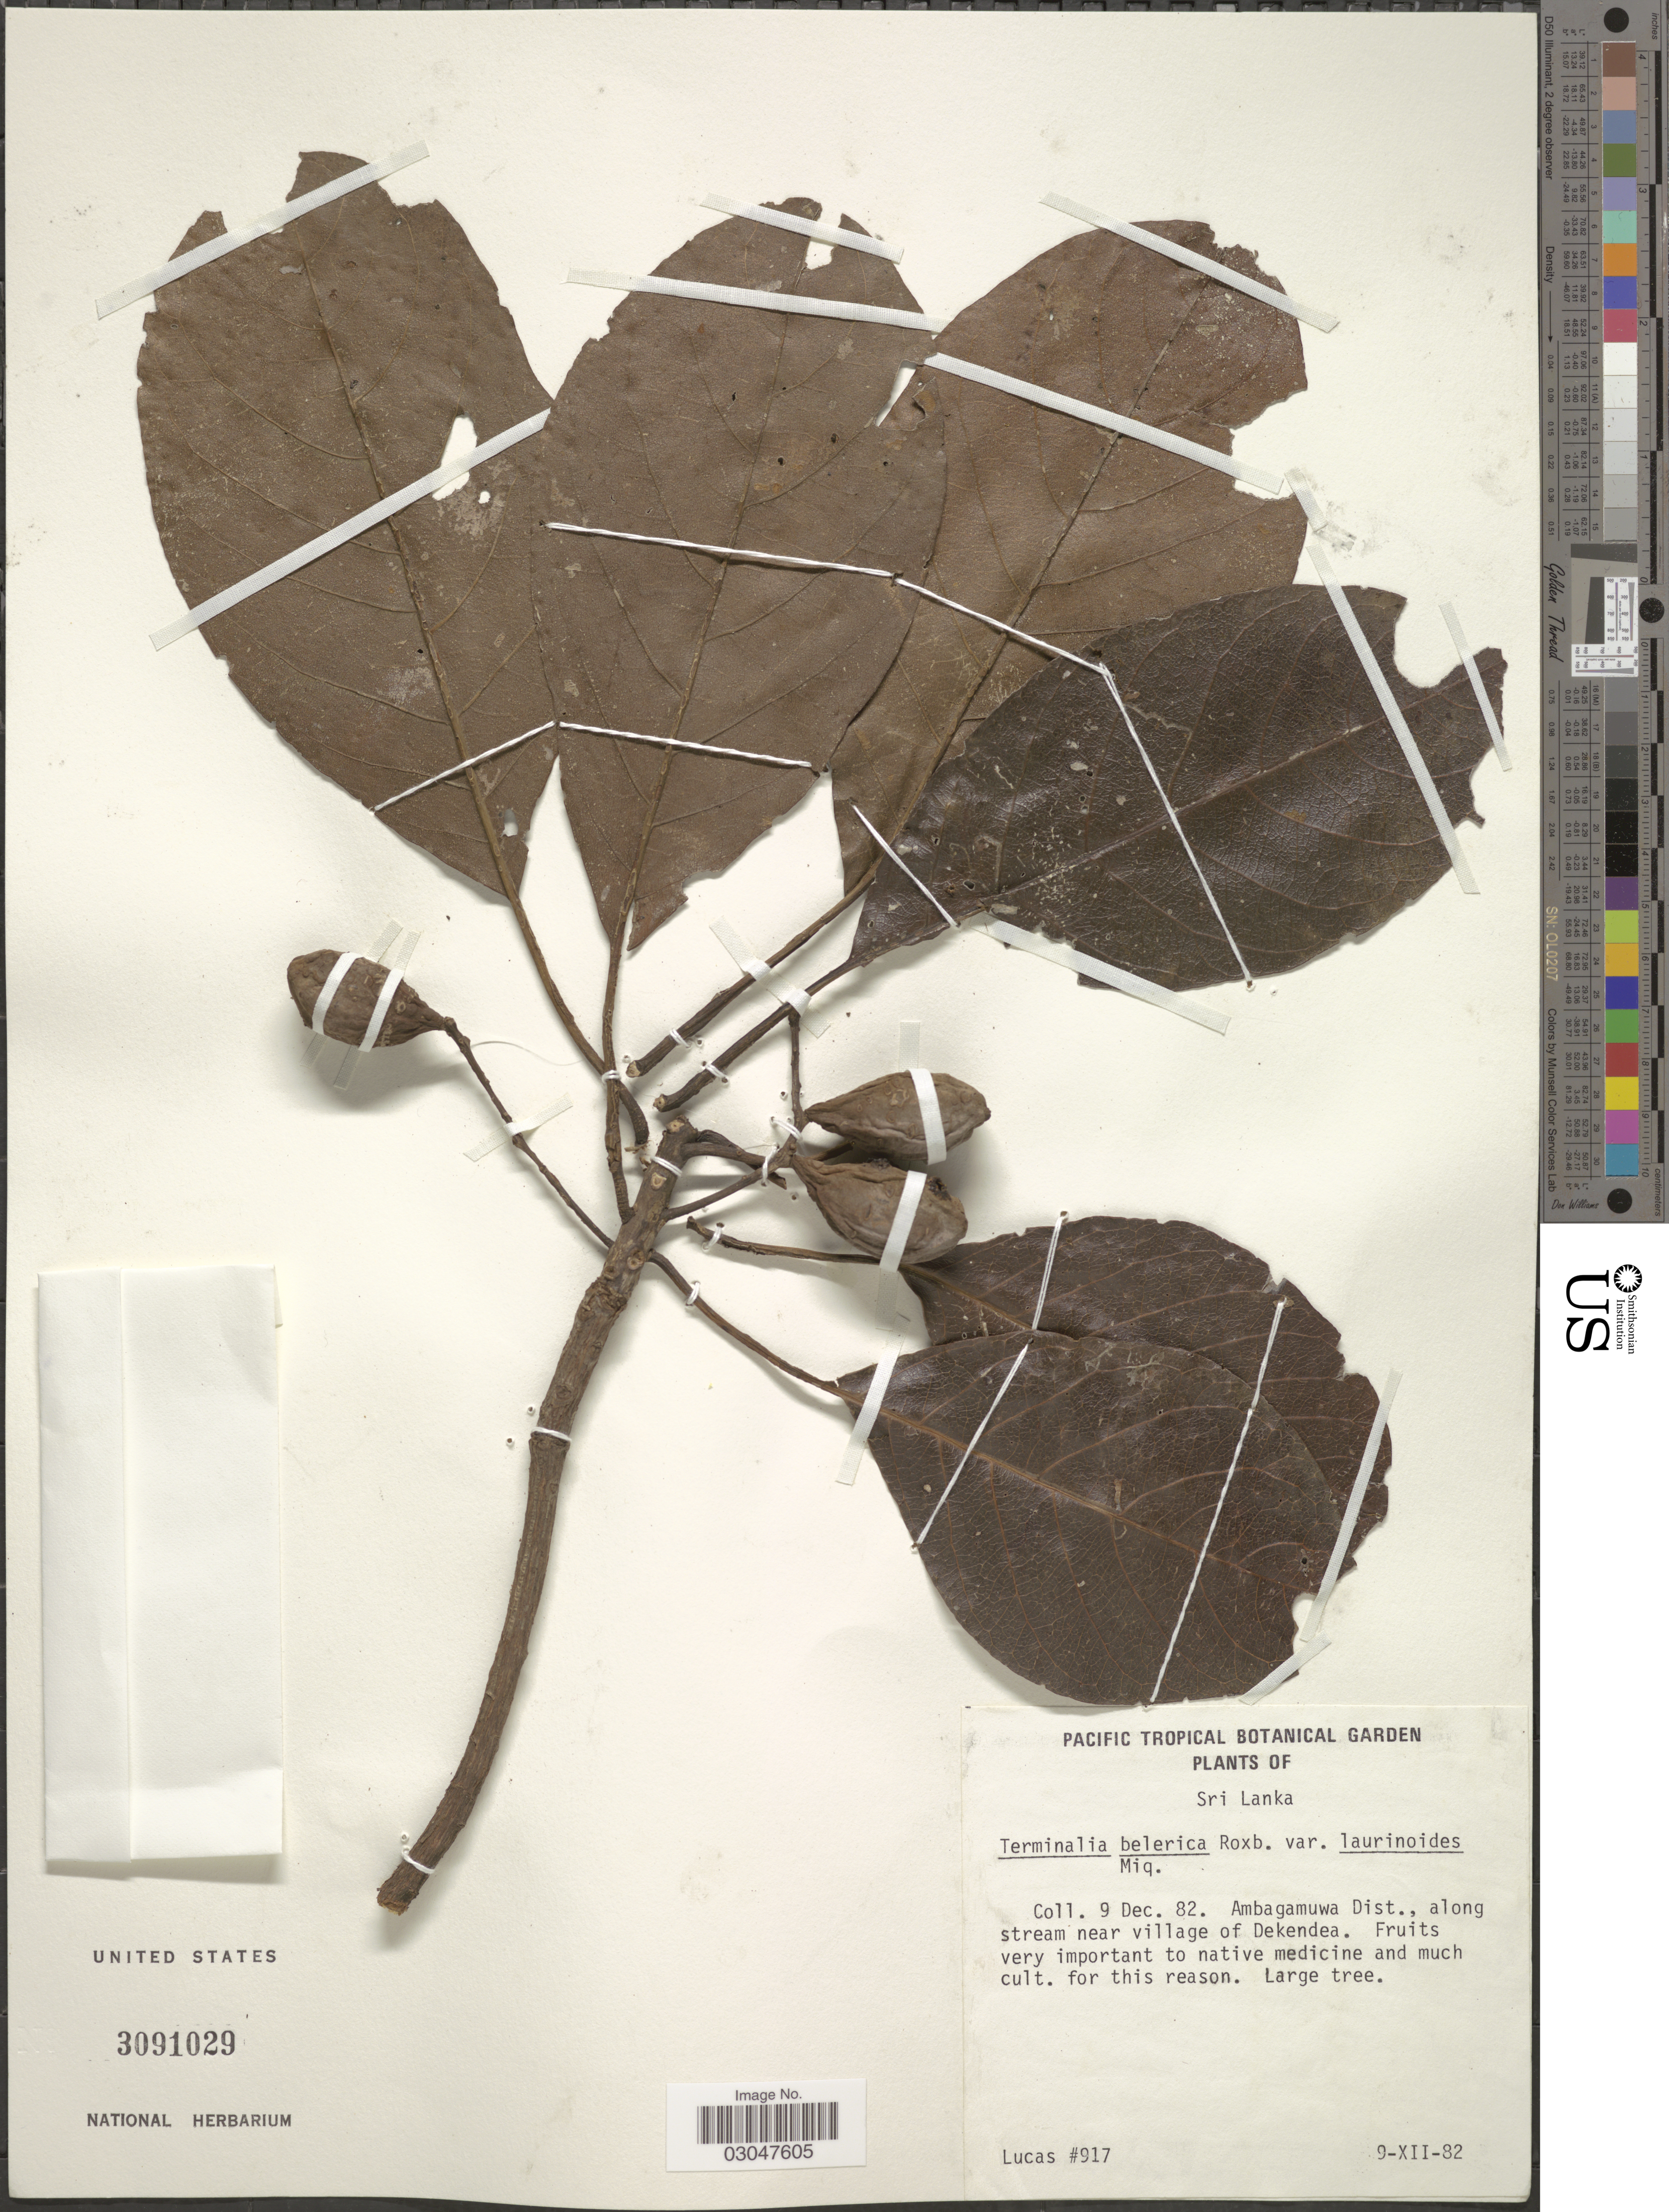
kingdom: Plantae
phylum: Tracheophyta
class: Magnoliopsida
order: Myrtales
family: Combretaceae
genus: Terminalia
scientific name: Terminalia bellirica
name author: (Gaertn.) Roxb.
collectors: Lucas, --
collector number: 917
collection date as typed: Transcribed d/m/y: 9/12/82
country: Sri Lanka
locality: Ambagamuwa Dist., along stream near village of Dekendea.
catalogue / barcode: US 3091029